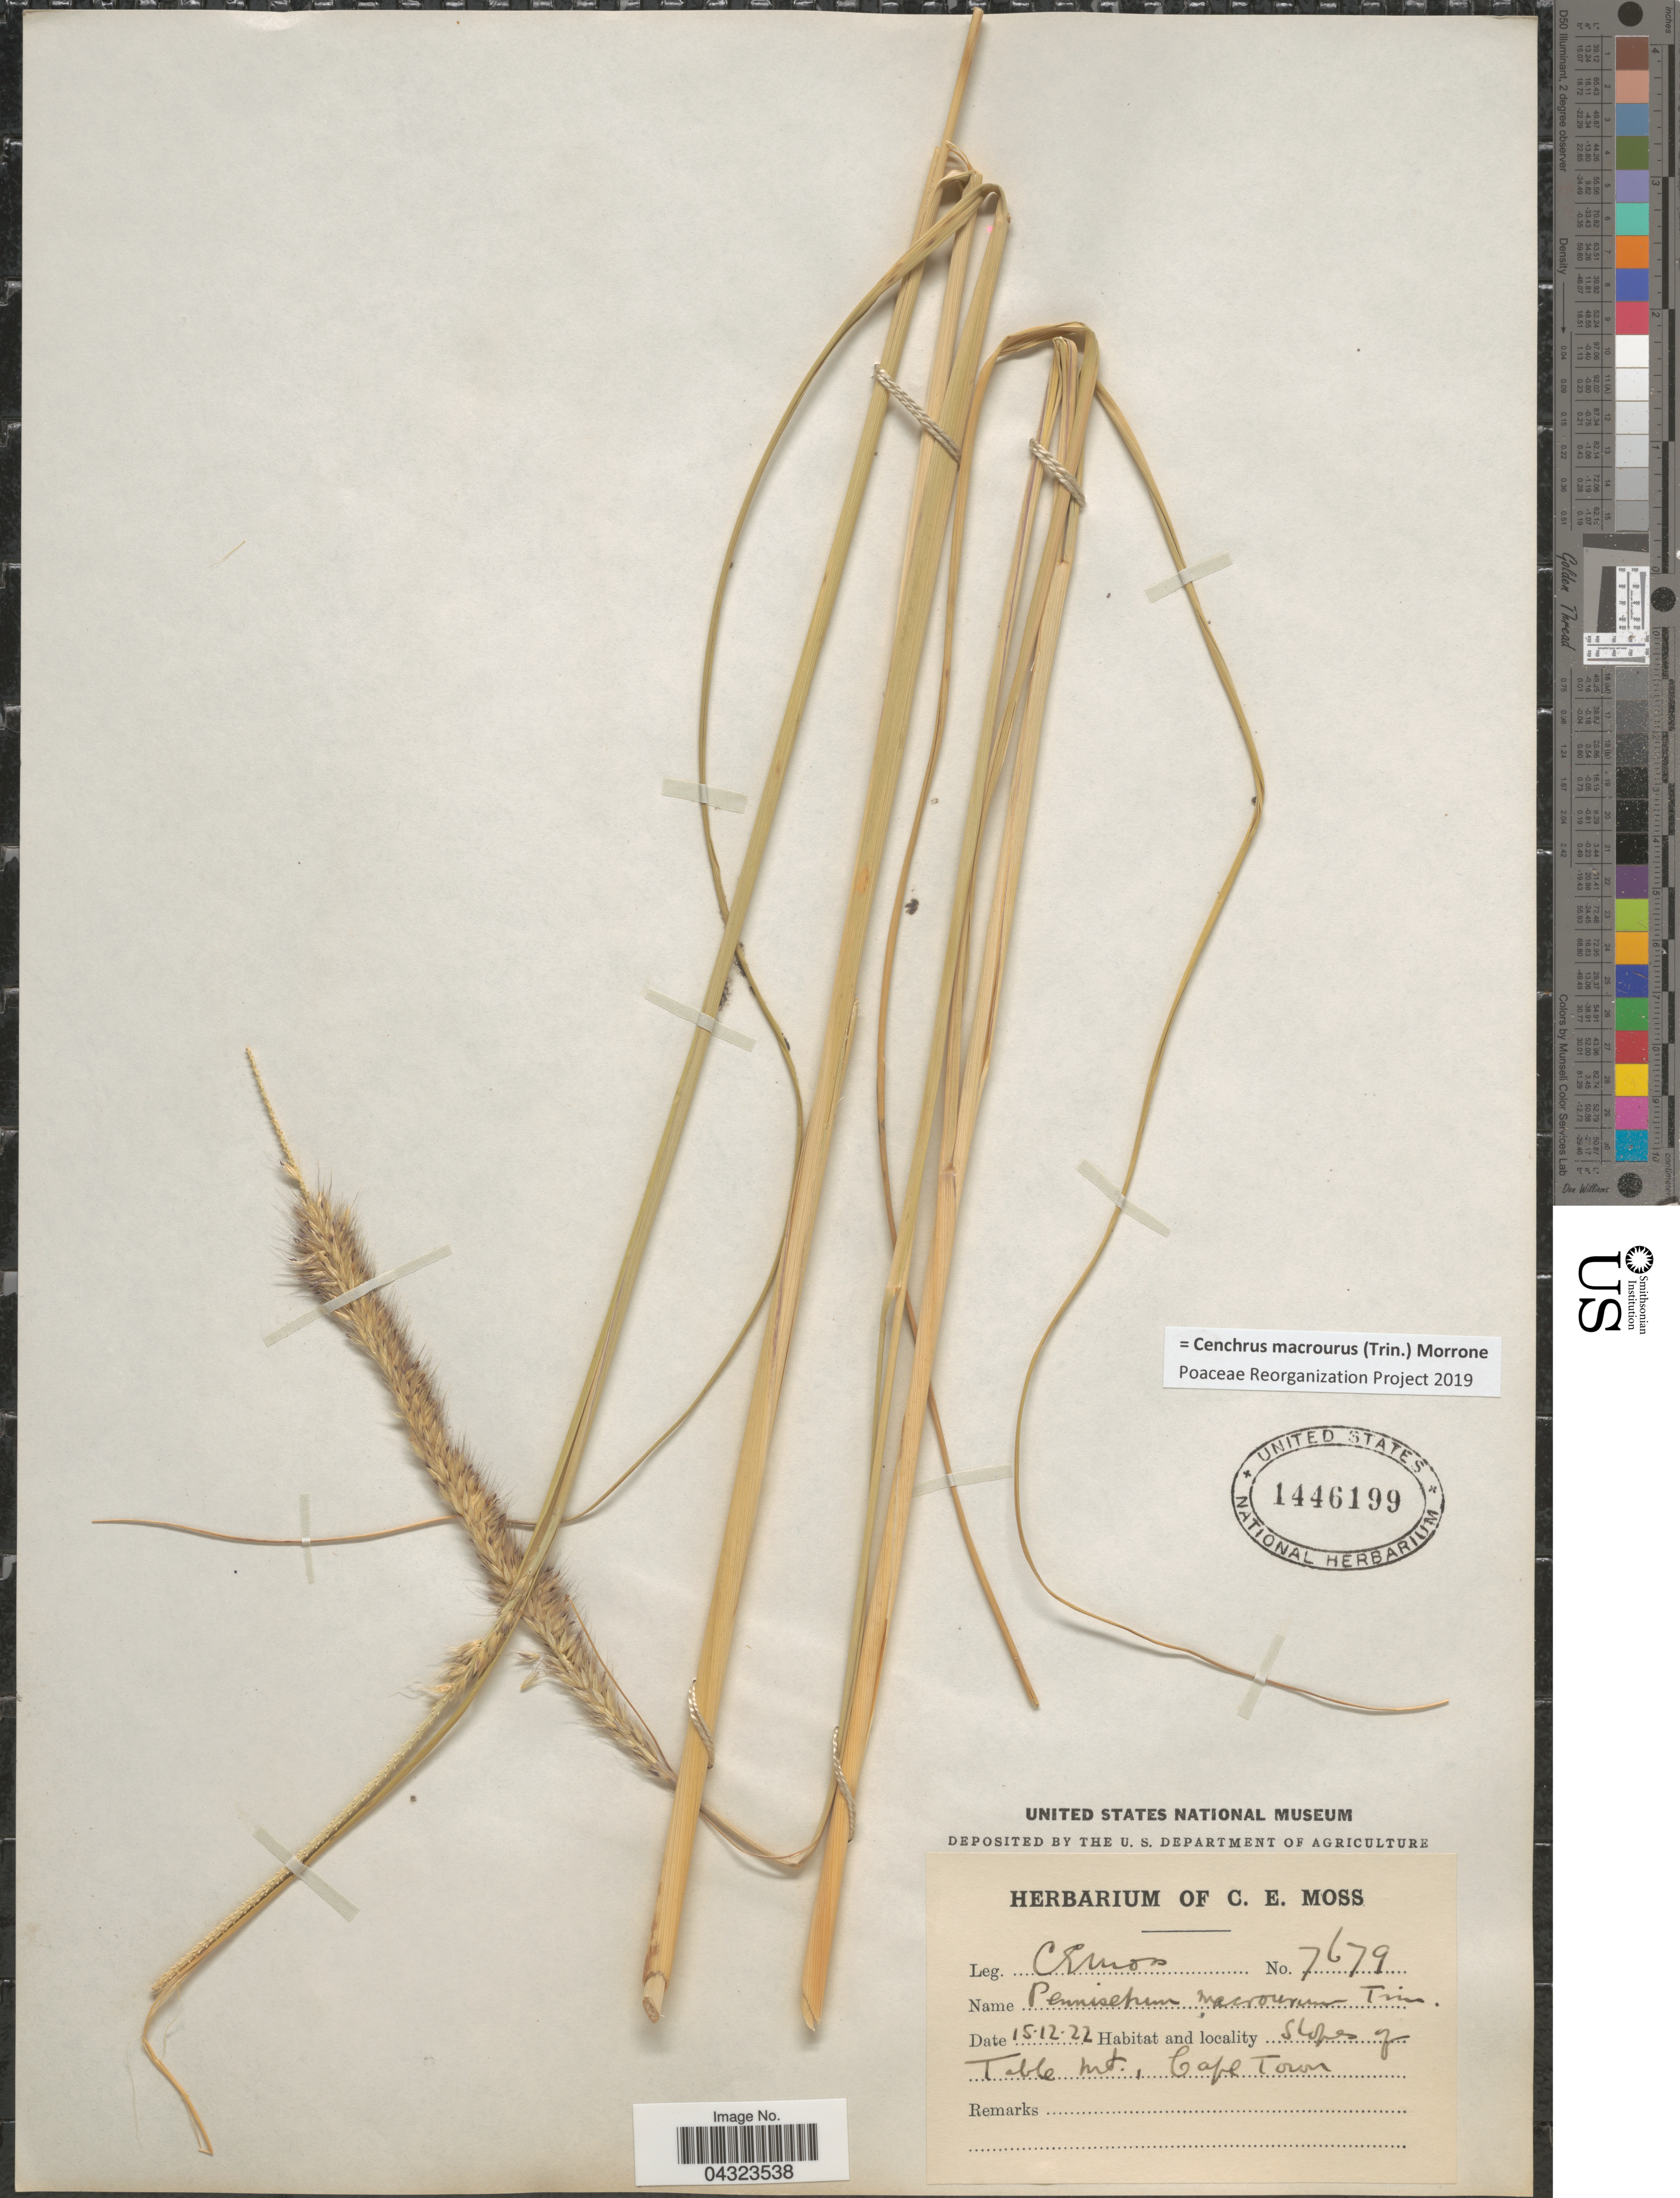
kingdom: Plantae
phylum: Tracheophyta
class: Liliopsida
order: Poales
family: Poaceae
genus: Cenchrus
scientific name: Cenchrus macrourus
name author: (Trin.) Morrone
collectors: C. E. Moss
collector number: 7679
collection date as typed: Transcribed d/m/y: 15/12/22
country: South Africa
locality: Slopes of Table Mt., Cape Town.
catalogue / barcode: US 1446199